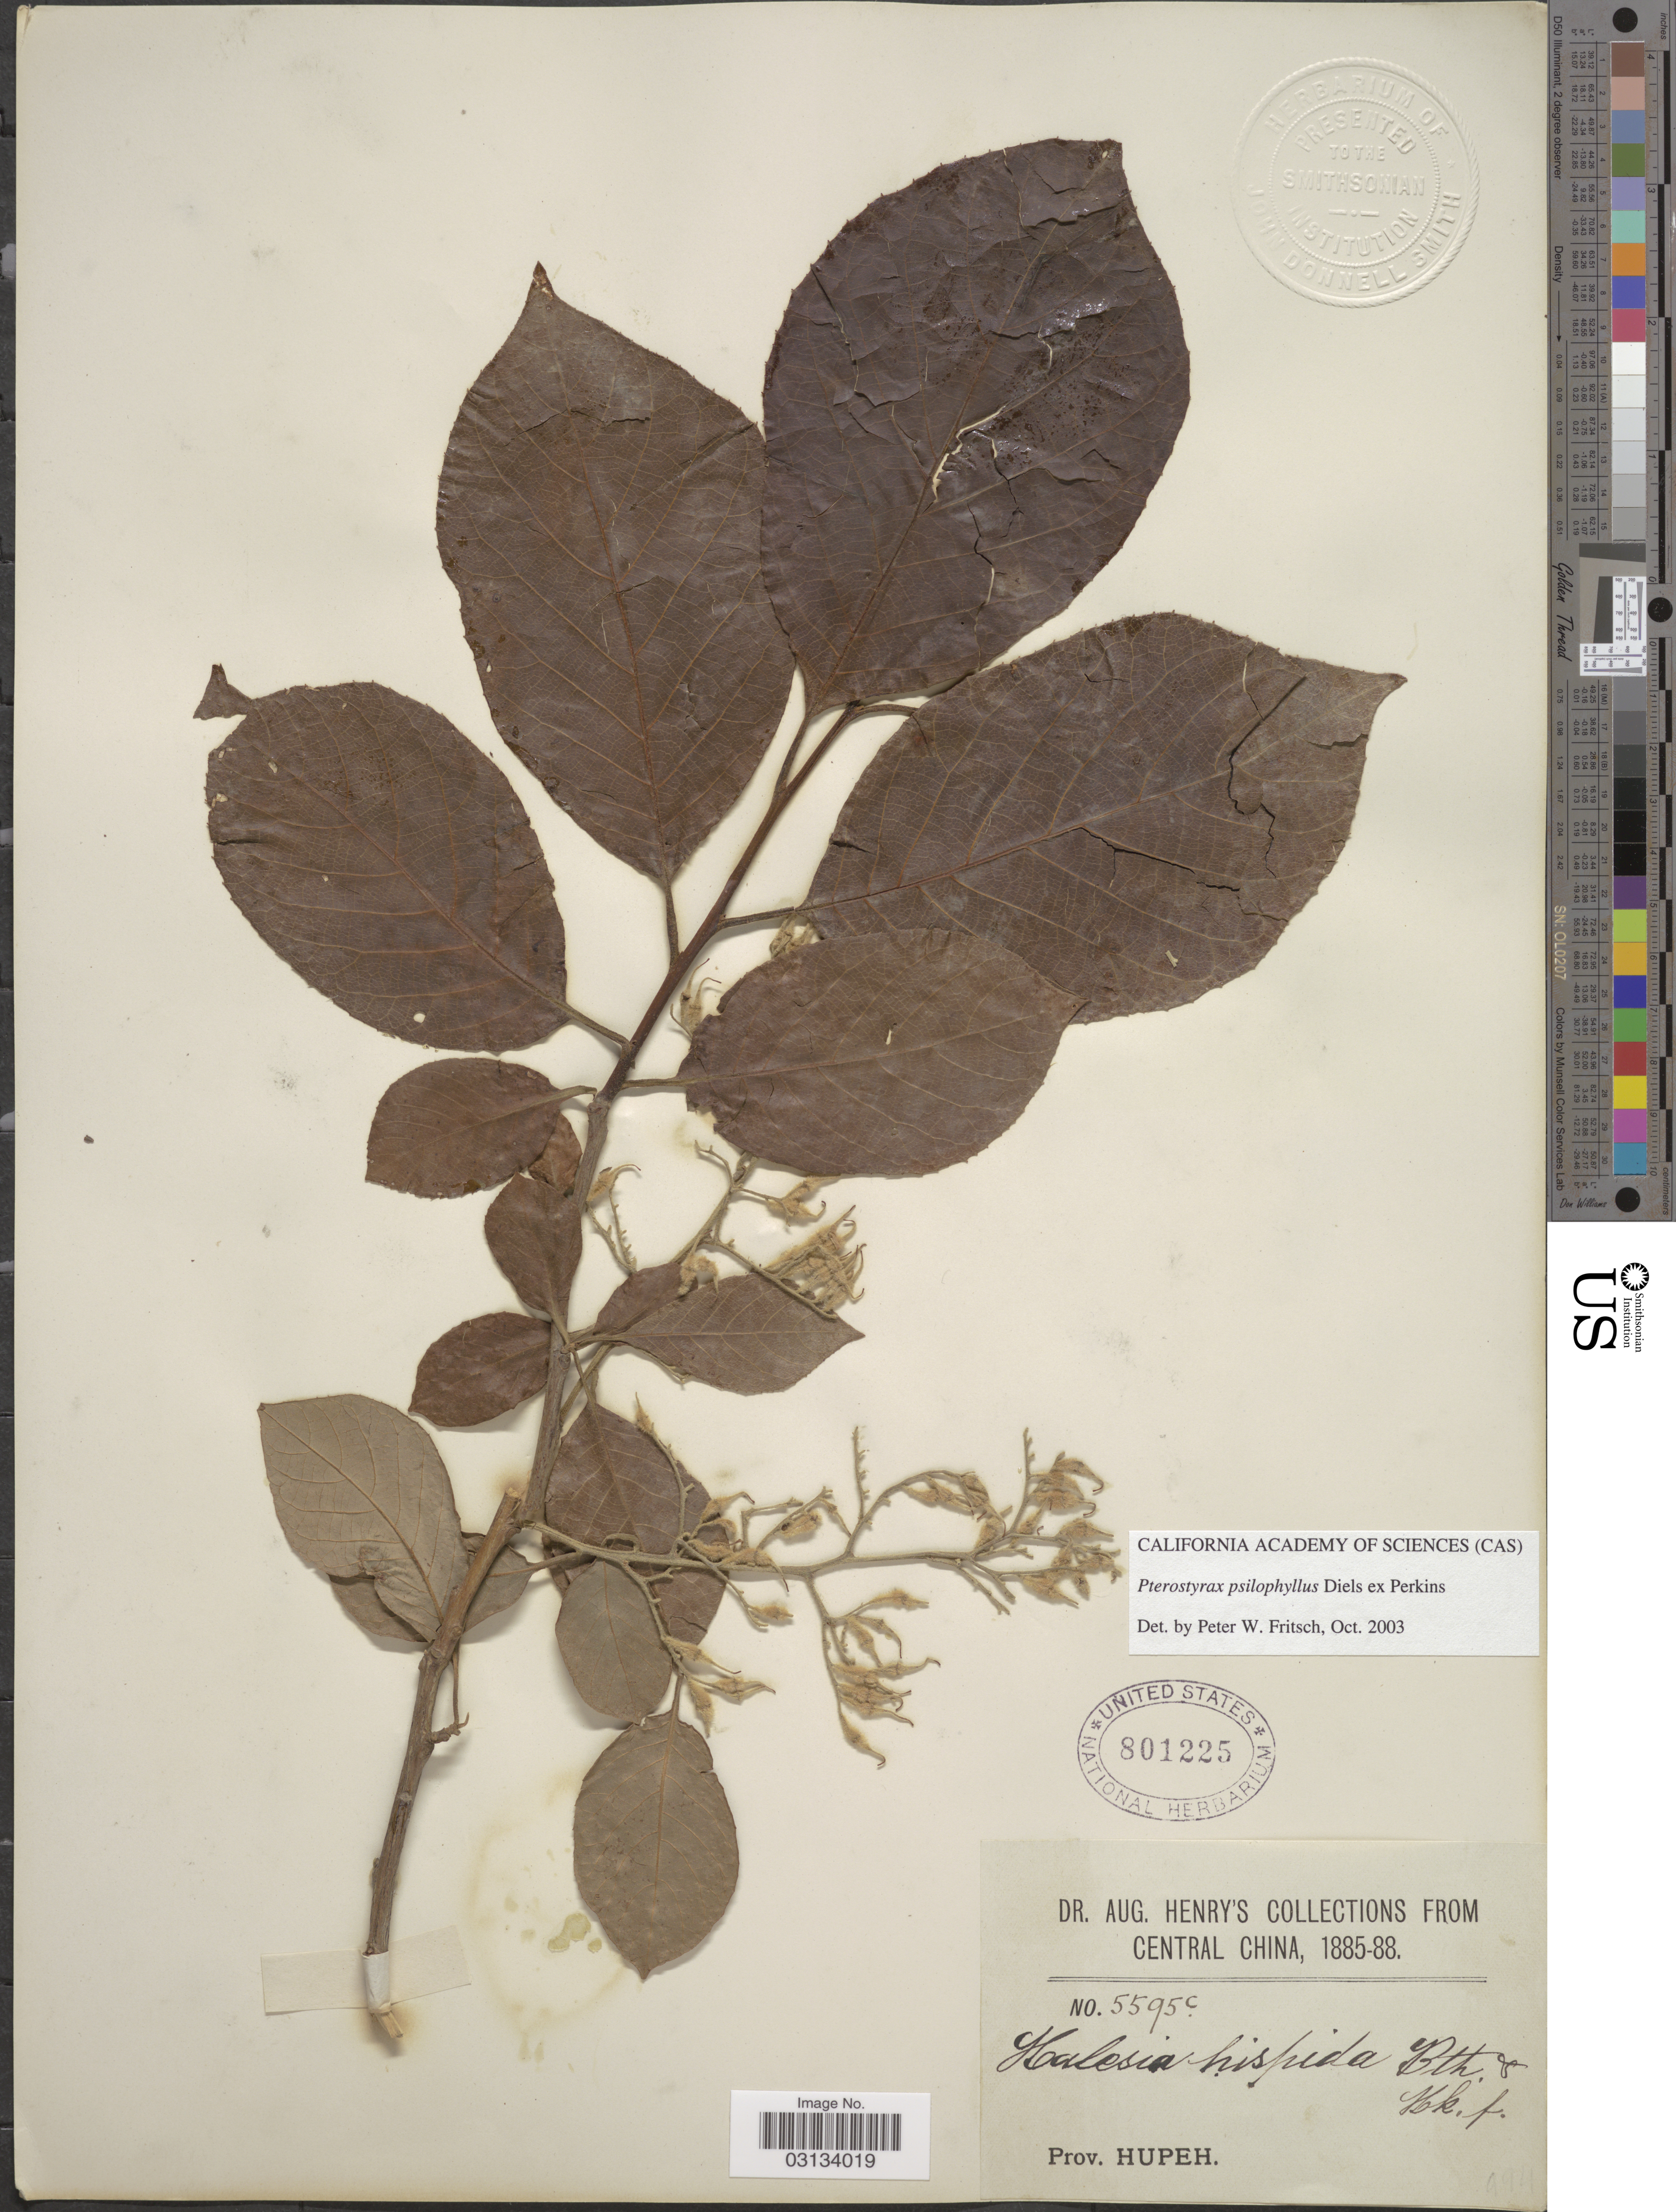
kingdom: Plantae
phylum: Tracheophyta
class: Magnoliopsida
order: Ericales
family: Styracaceae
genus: Pterostyrax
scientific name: Pterostyrax psilophyllus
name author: Diels ex Perkins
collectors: A. Henry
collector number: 5595 C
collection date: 1885/1888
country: China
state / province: Hubei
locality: Central China. Prov. Hupeh.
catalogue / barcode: US 801225